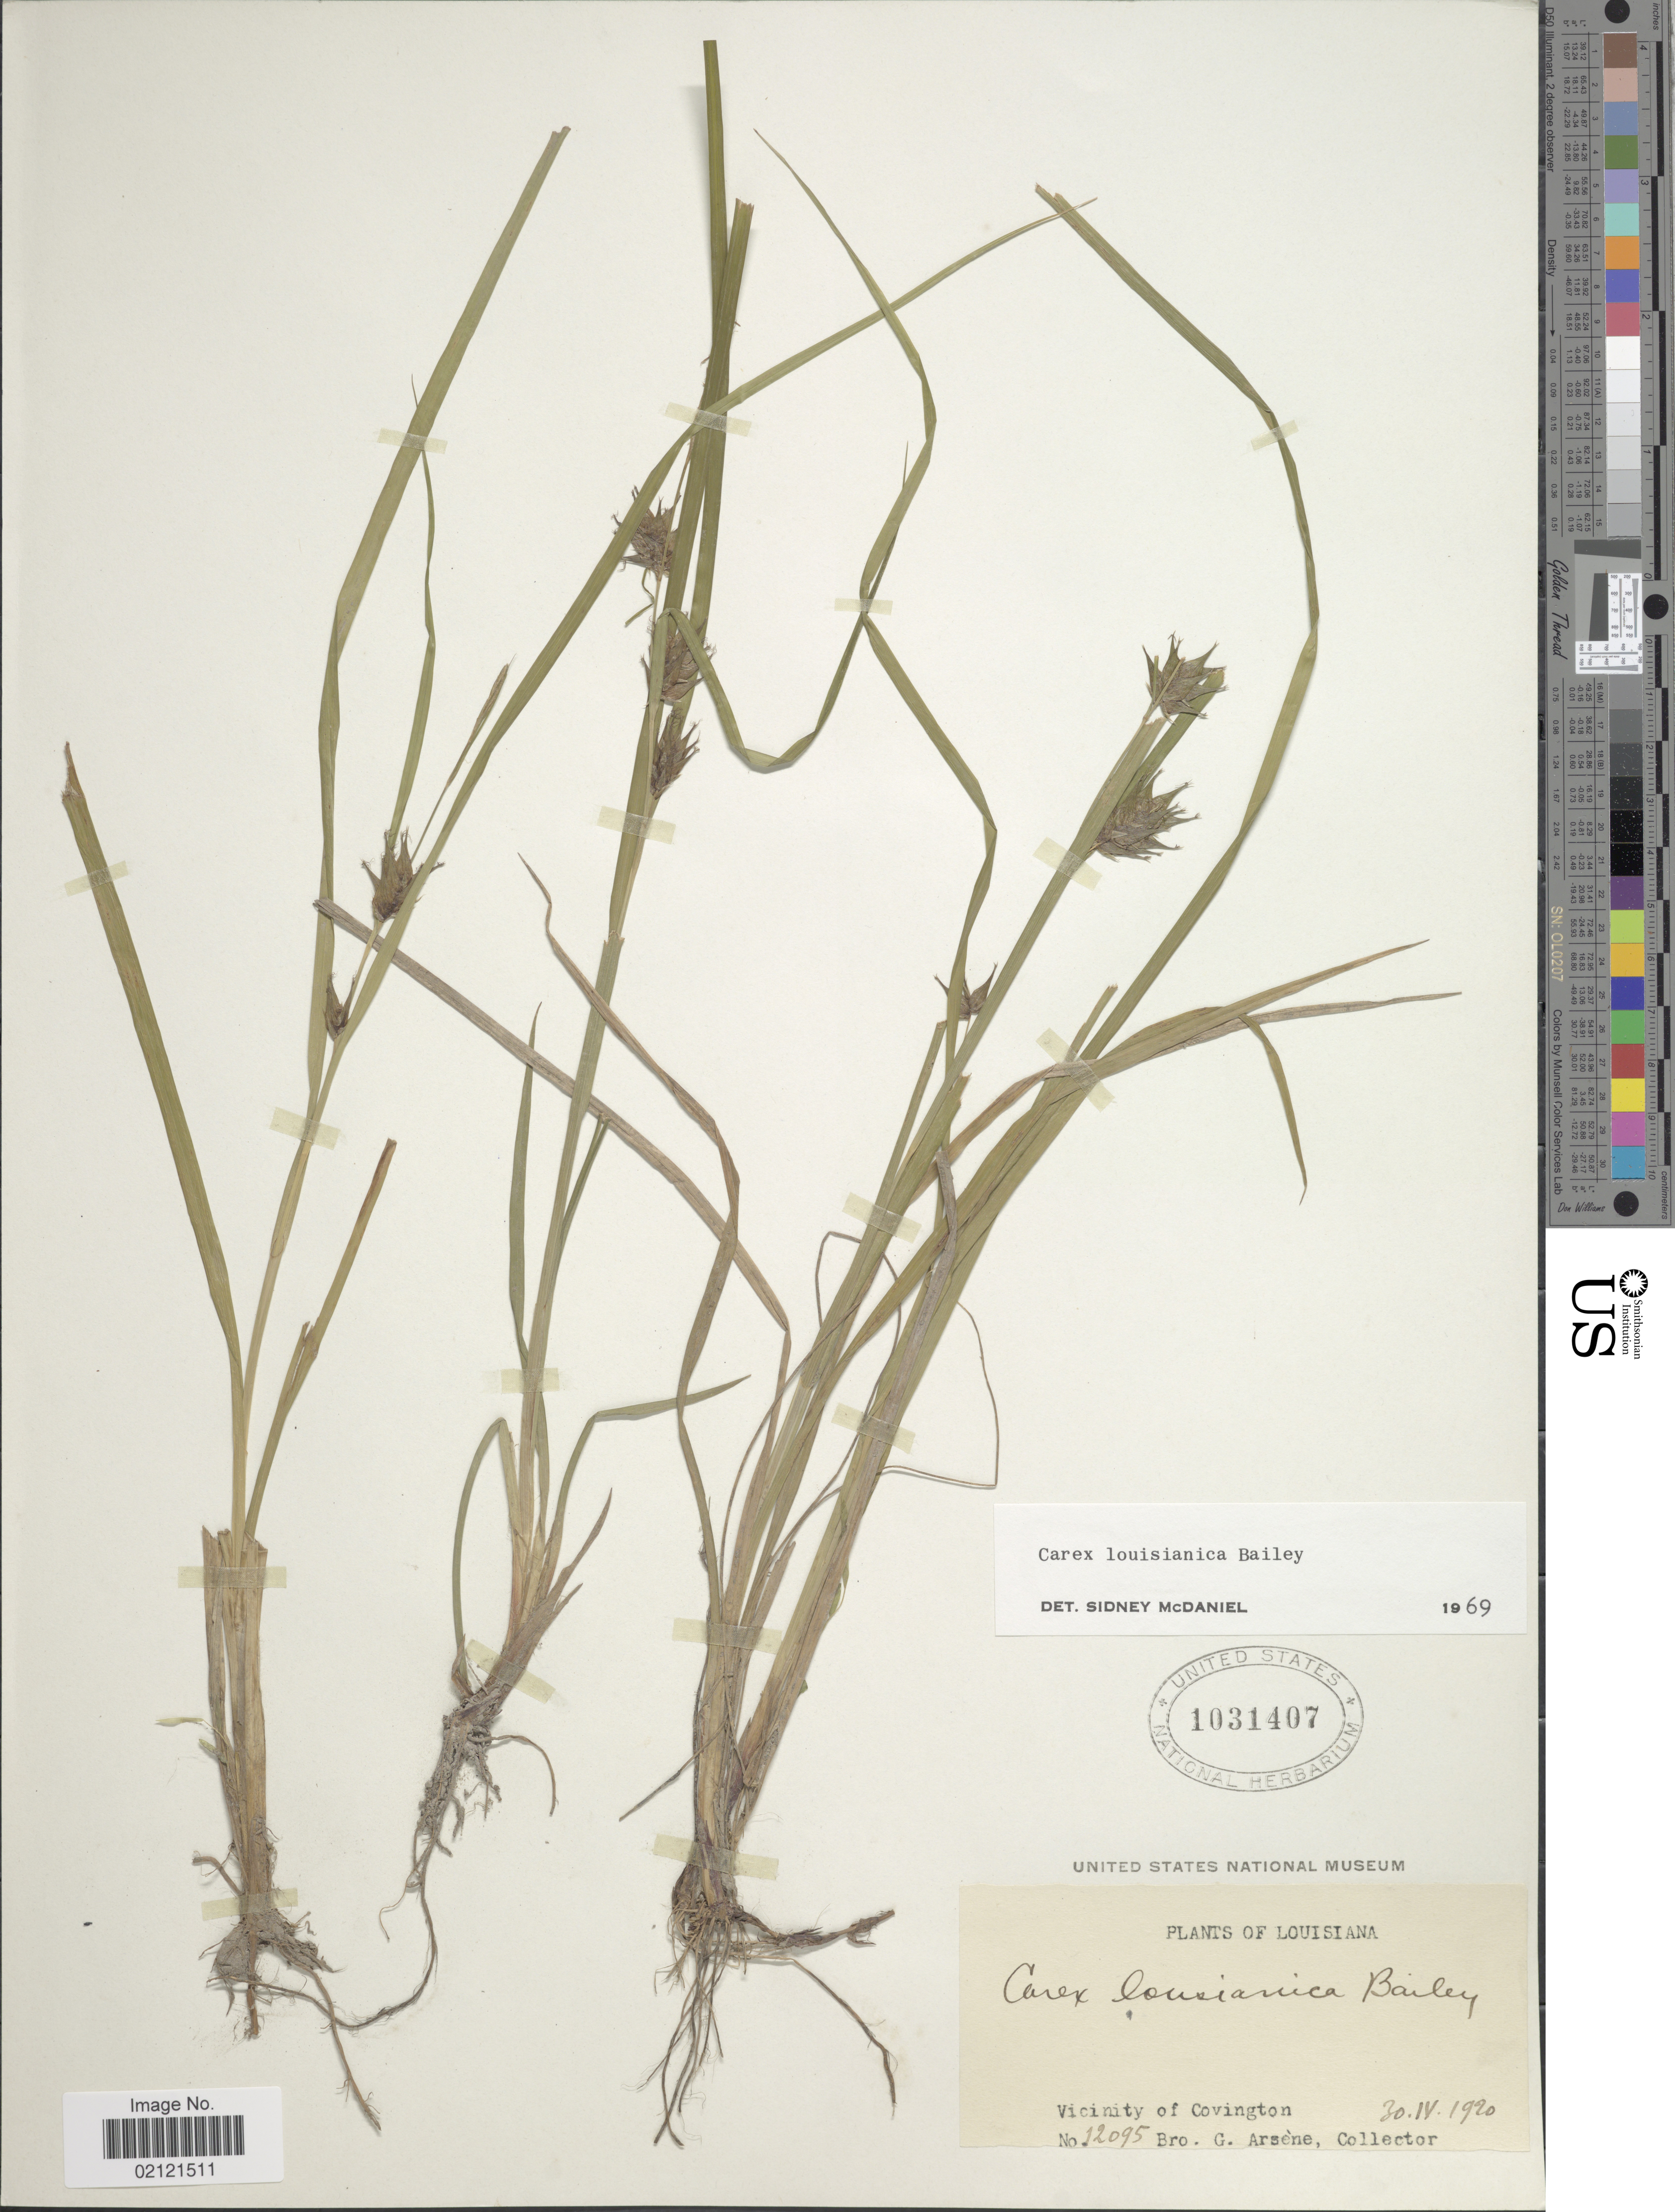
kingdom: Plantae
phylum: Tracheophyta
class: Liliopsida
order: Poales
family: Cyperaceae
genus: Carex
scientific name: Carex louisianica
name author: L.H. Bailey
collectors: Bro. G. Arsène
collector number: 12095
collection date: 1920-04-30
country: United States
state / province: Louisiana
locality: Vicinity of Covington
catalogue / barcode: US 1031407